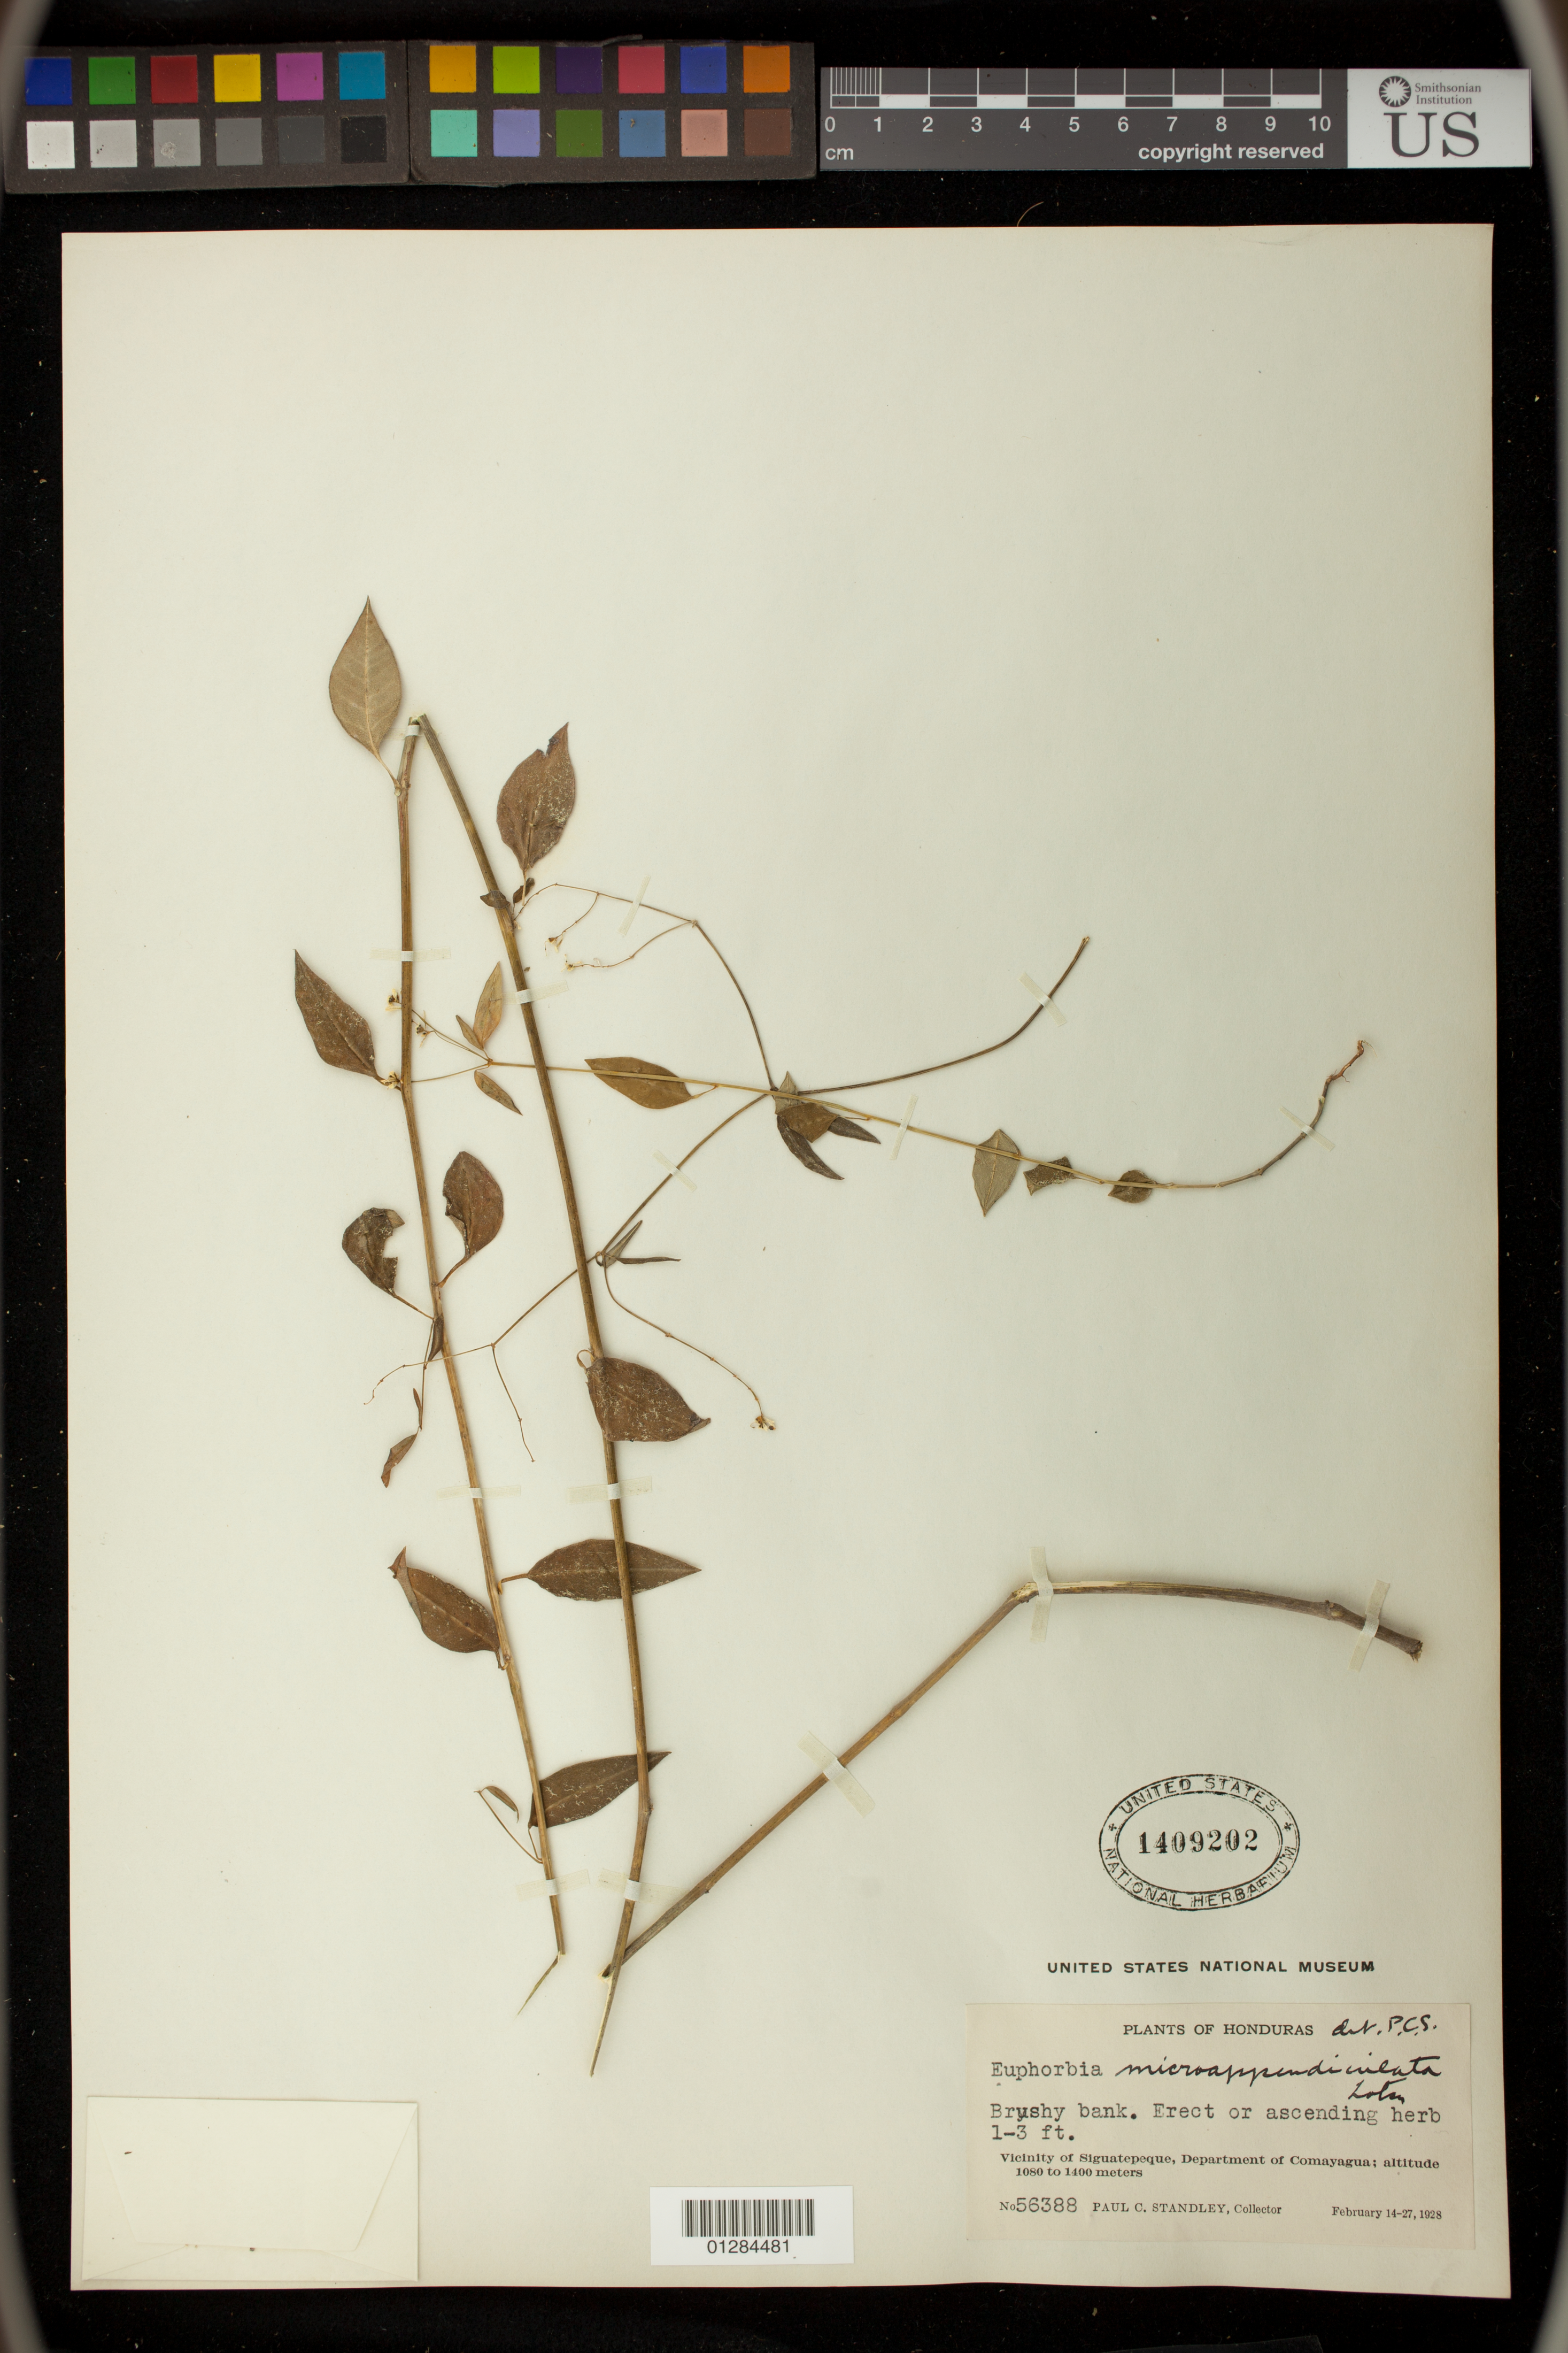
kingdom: Plantae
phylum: Tracheophyta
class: Magnoliopsida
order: Malpighiales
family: Euphorbiaceae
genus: Euphorbia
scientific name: Euphorbia triphylla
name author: (Klotzsch & Garcke) Oudejans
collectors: P. C. Standley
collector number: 56388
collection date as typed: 14 Feb 1928 to 27 Feb 1928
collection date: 1928-02-14/1928-02-27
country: Honduras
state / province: Comayagua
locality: Vicinity of Siguatepeque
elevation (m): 1080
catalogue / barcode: US 1409202